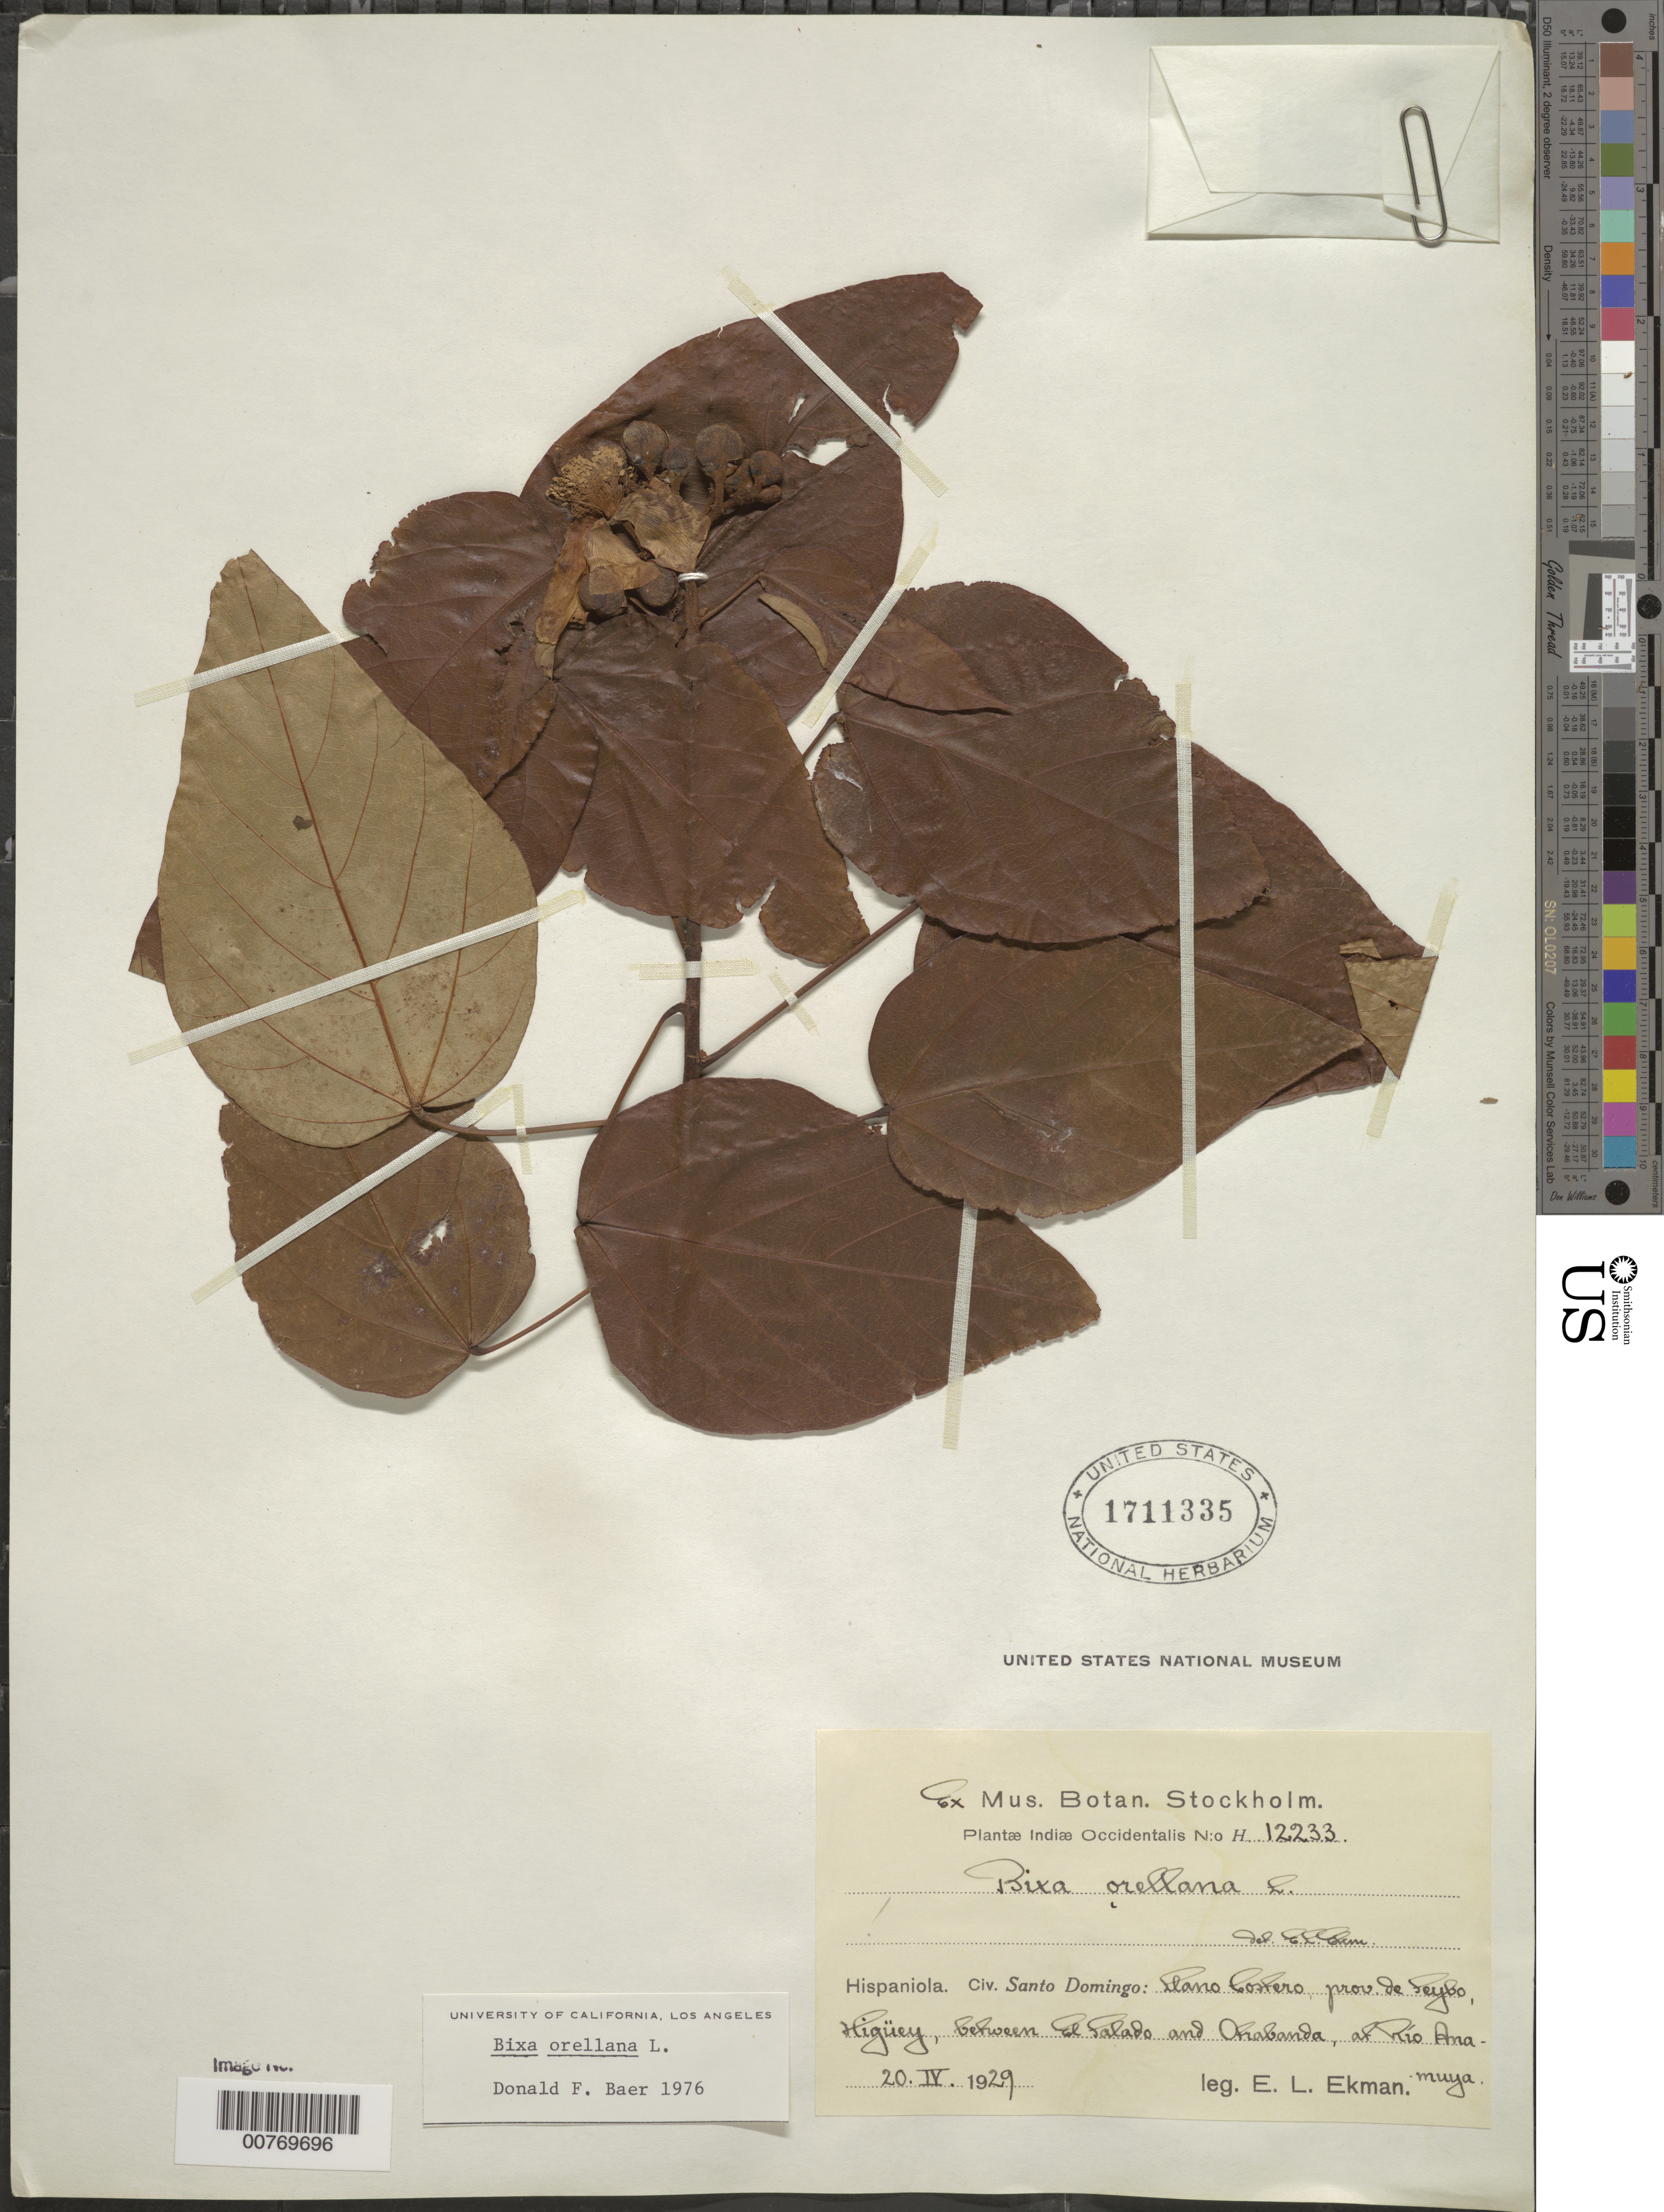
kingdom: Plantae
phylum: Tracheophyta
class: Magnoliopsida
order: Malvales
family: Bixaceae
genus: Bixa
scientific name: Bixa orellana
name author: L.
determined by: Baer, D. F.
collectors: E. L. Ekman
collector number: H 12233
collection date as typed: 20 Apr 1929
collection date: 1929-04-20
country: Dominican Republic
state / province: El Seibo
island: Hispaniola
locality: Llano Costero, Higüey, between El Salado and Arabanda.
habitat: At Anamuya river.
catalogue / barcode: US 1711335